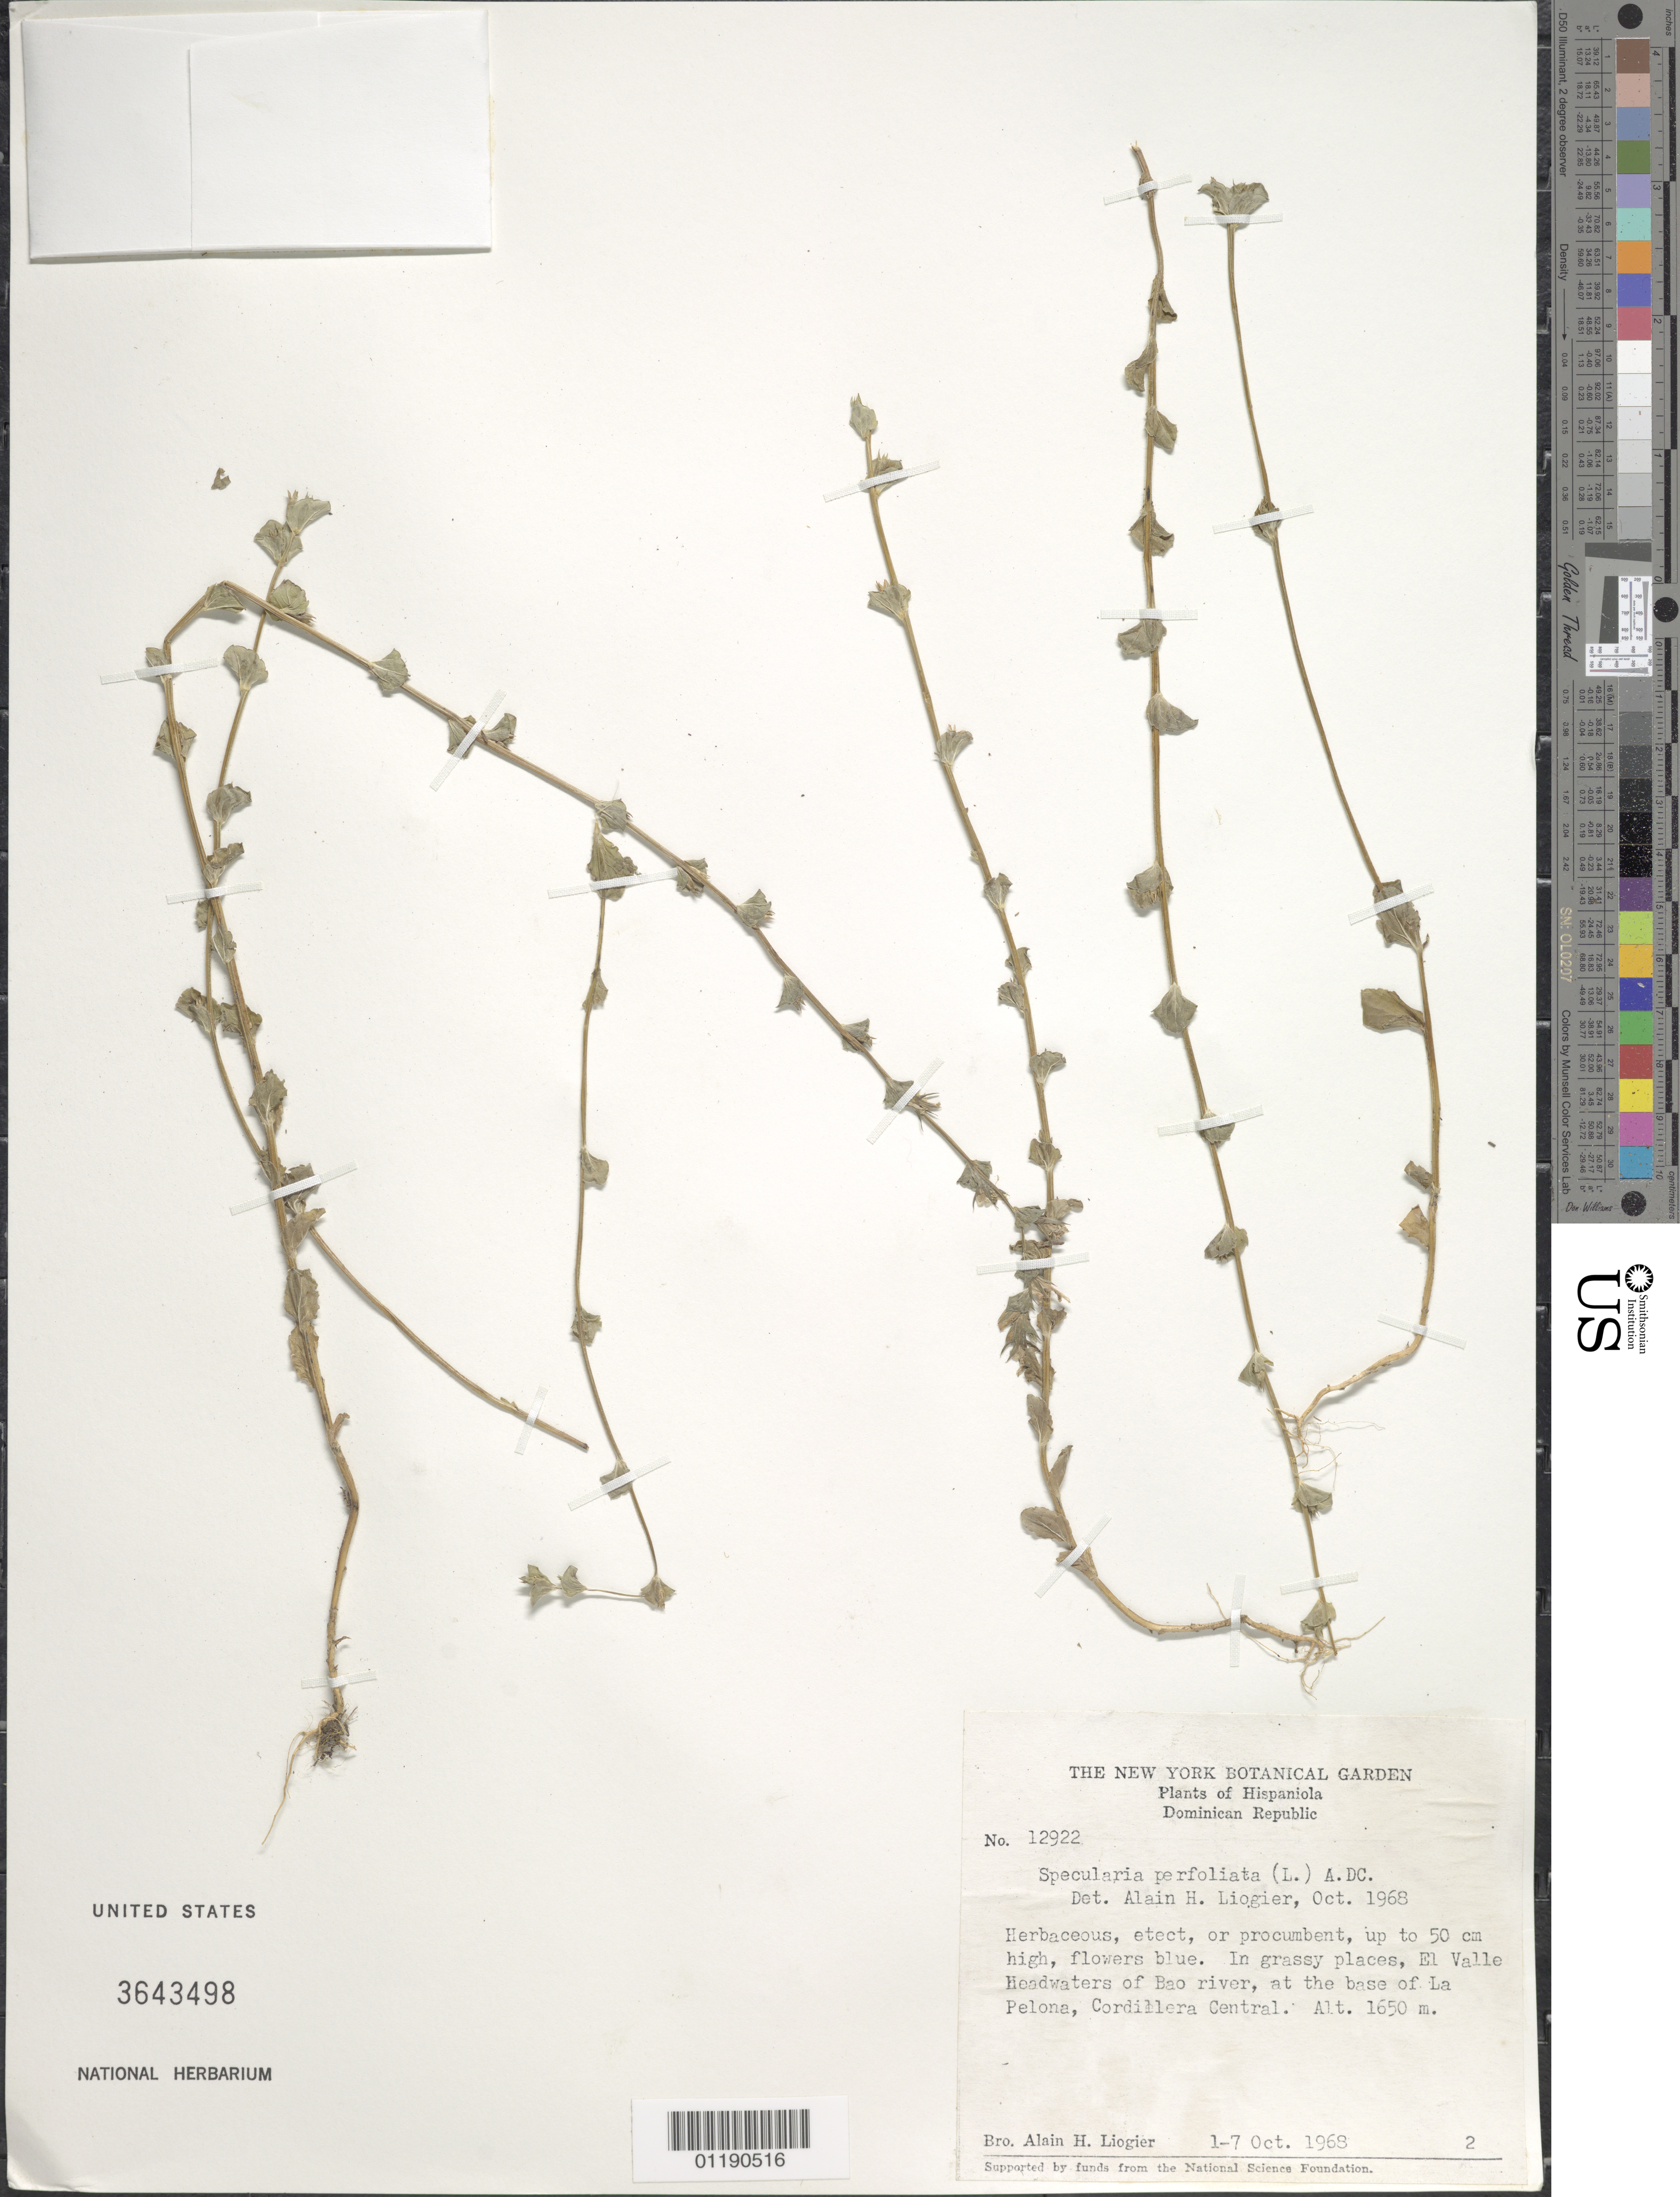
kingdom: Plantae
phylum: Tracheophyta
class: Magnoliopsida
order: Asterales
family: Campanulaceae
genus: Triodanis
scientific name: Triodanis perfoliata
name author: (L.) Nieuwl.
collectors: A. H. Liogier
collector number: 12922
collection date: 1968-10-01/1968-10-07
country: Dominican Republic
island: Hispaniola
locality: El Valle Headwaters of Bao river, at the base of La Pelona, Cordillera Central.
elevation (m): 1650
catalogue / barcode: US 3643498